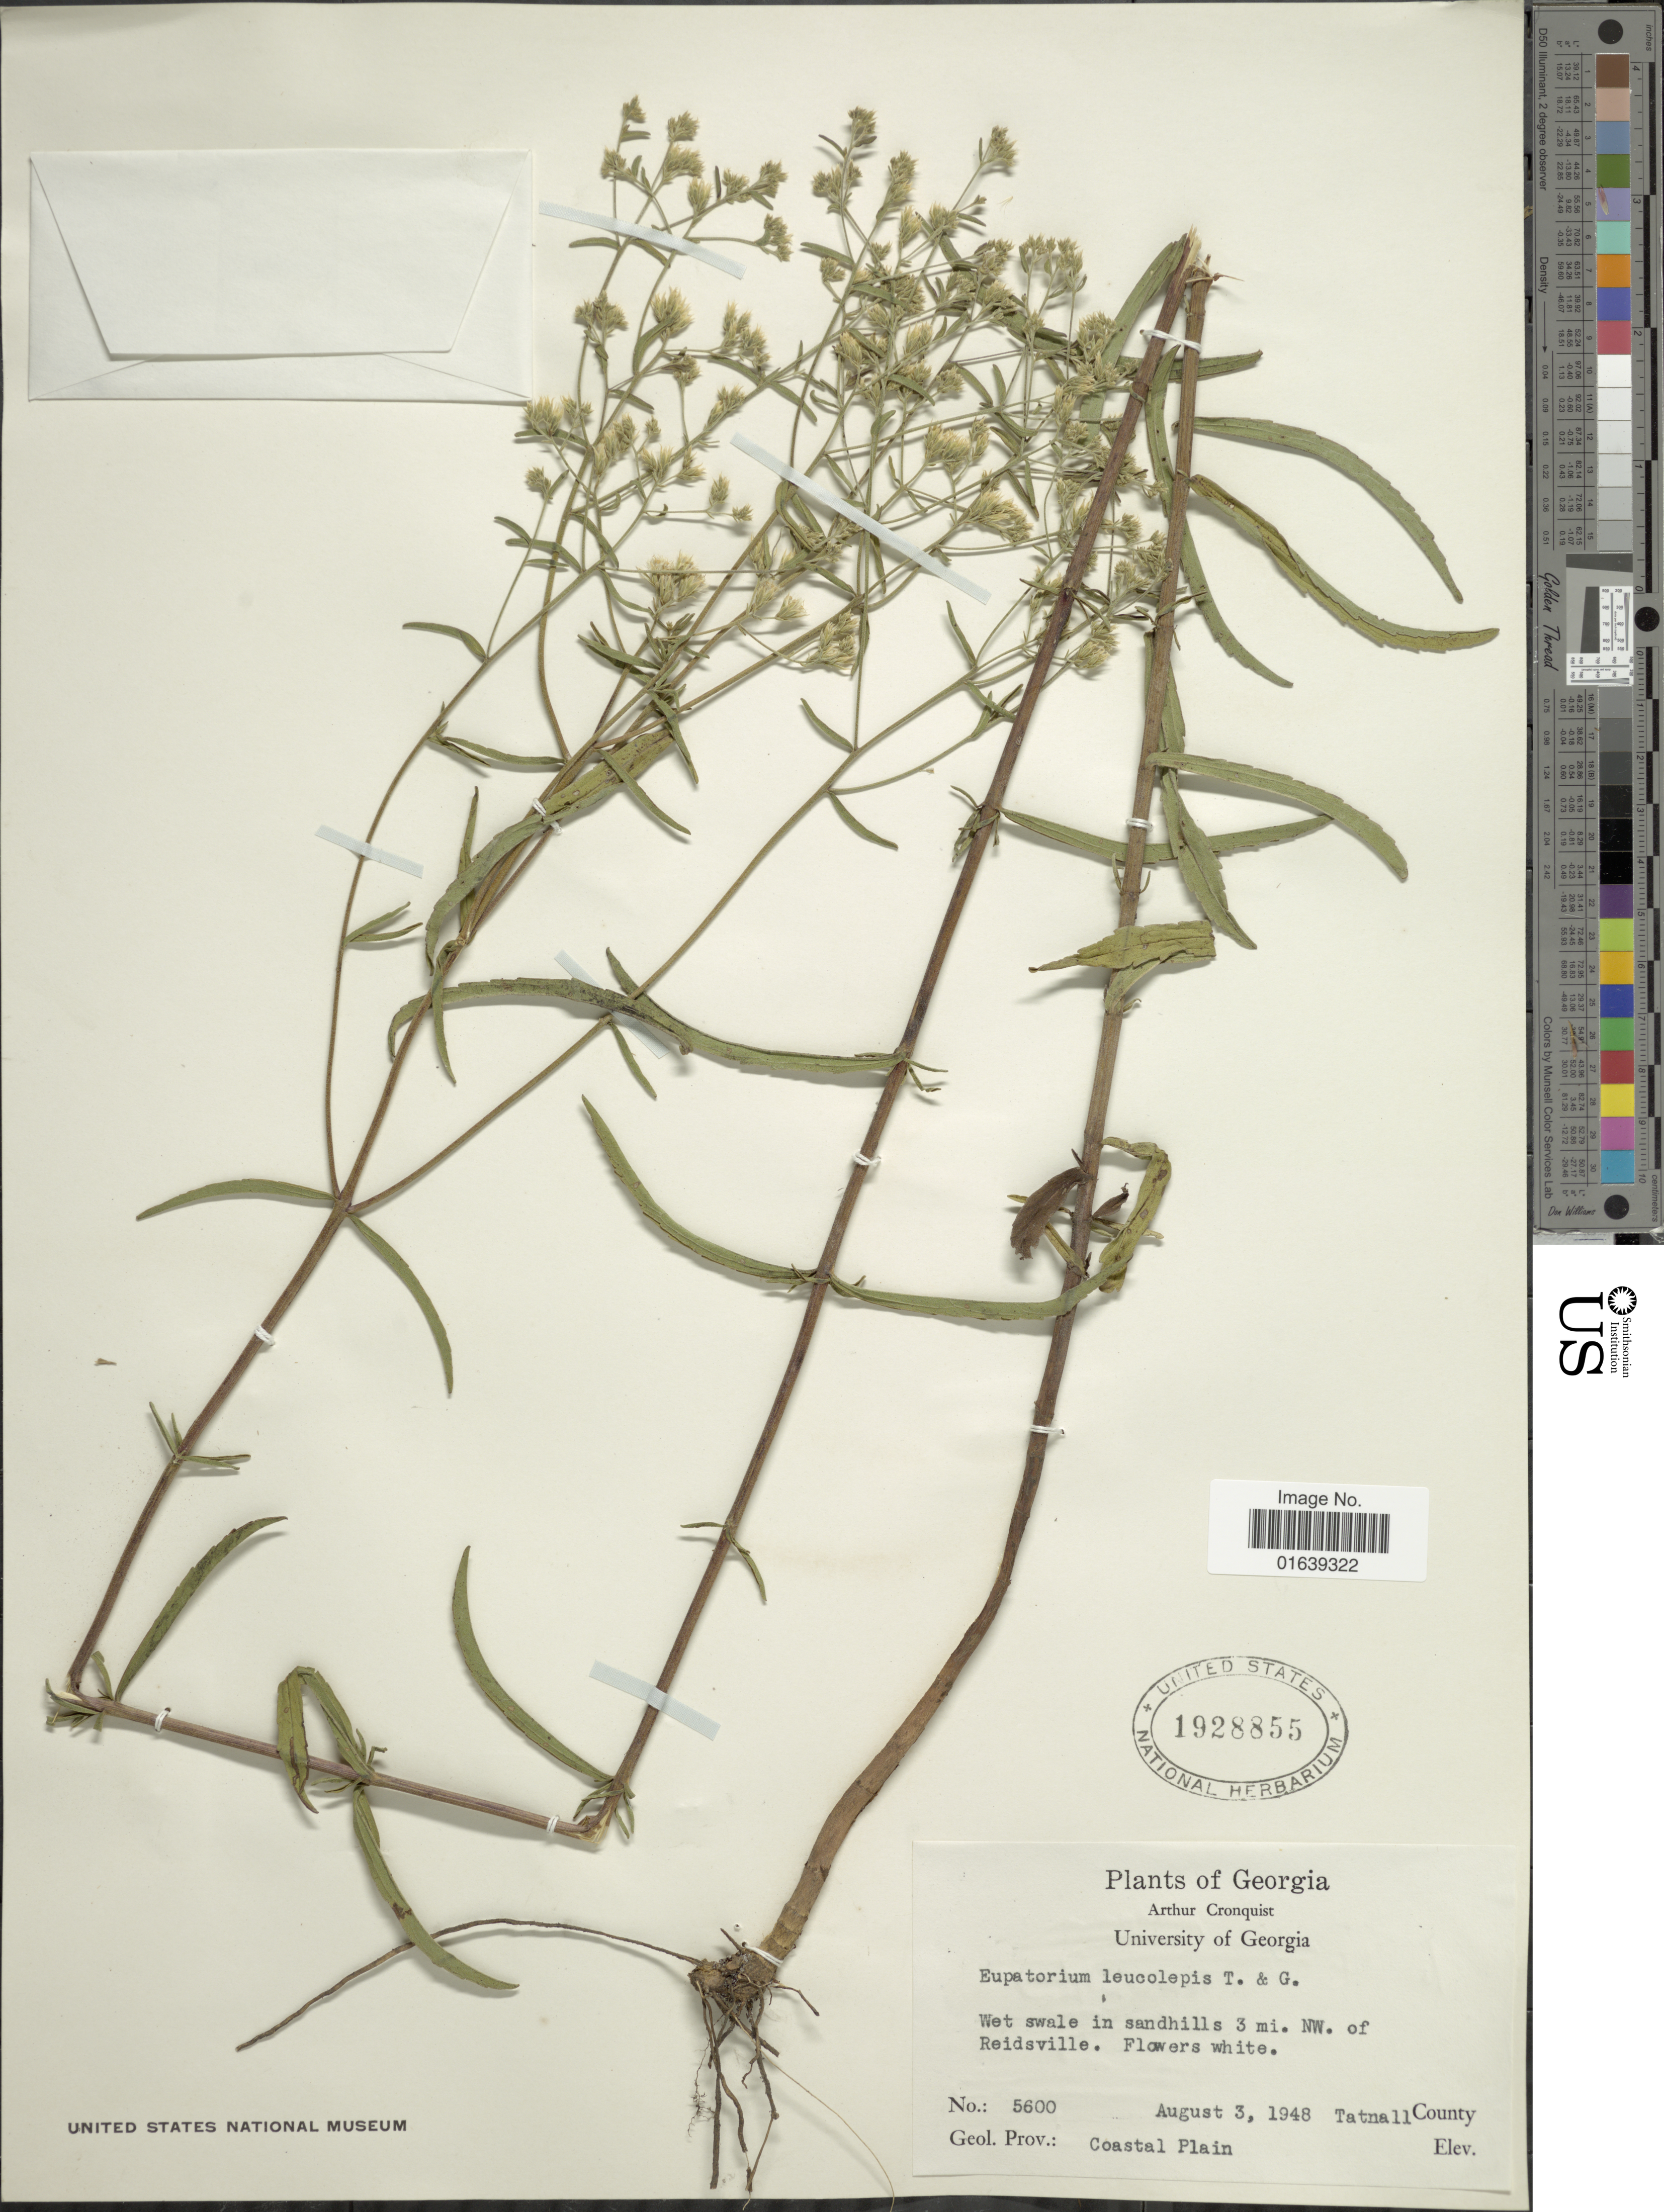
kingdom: Plantae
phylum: Tracheophyta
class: Magnoliopsida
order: Asterales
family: Asteraceae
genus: Eupatorium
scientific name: Eupatorium leucolepis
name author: (DC.) Torr. & A. Gray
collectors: A. J. Cronquist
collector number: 5600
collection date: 1948-08-03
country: United States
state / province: Georgia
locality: Georgia. Tatnall County. wet swale in sandhills 3 mi. NW. of Reidsville.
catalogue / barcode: US 1928855